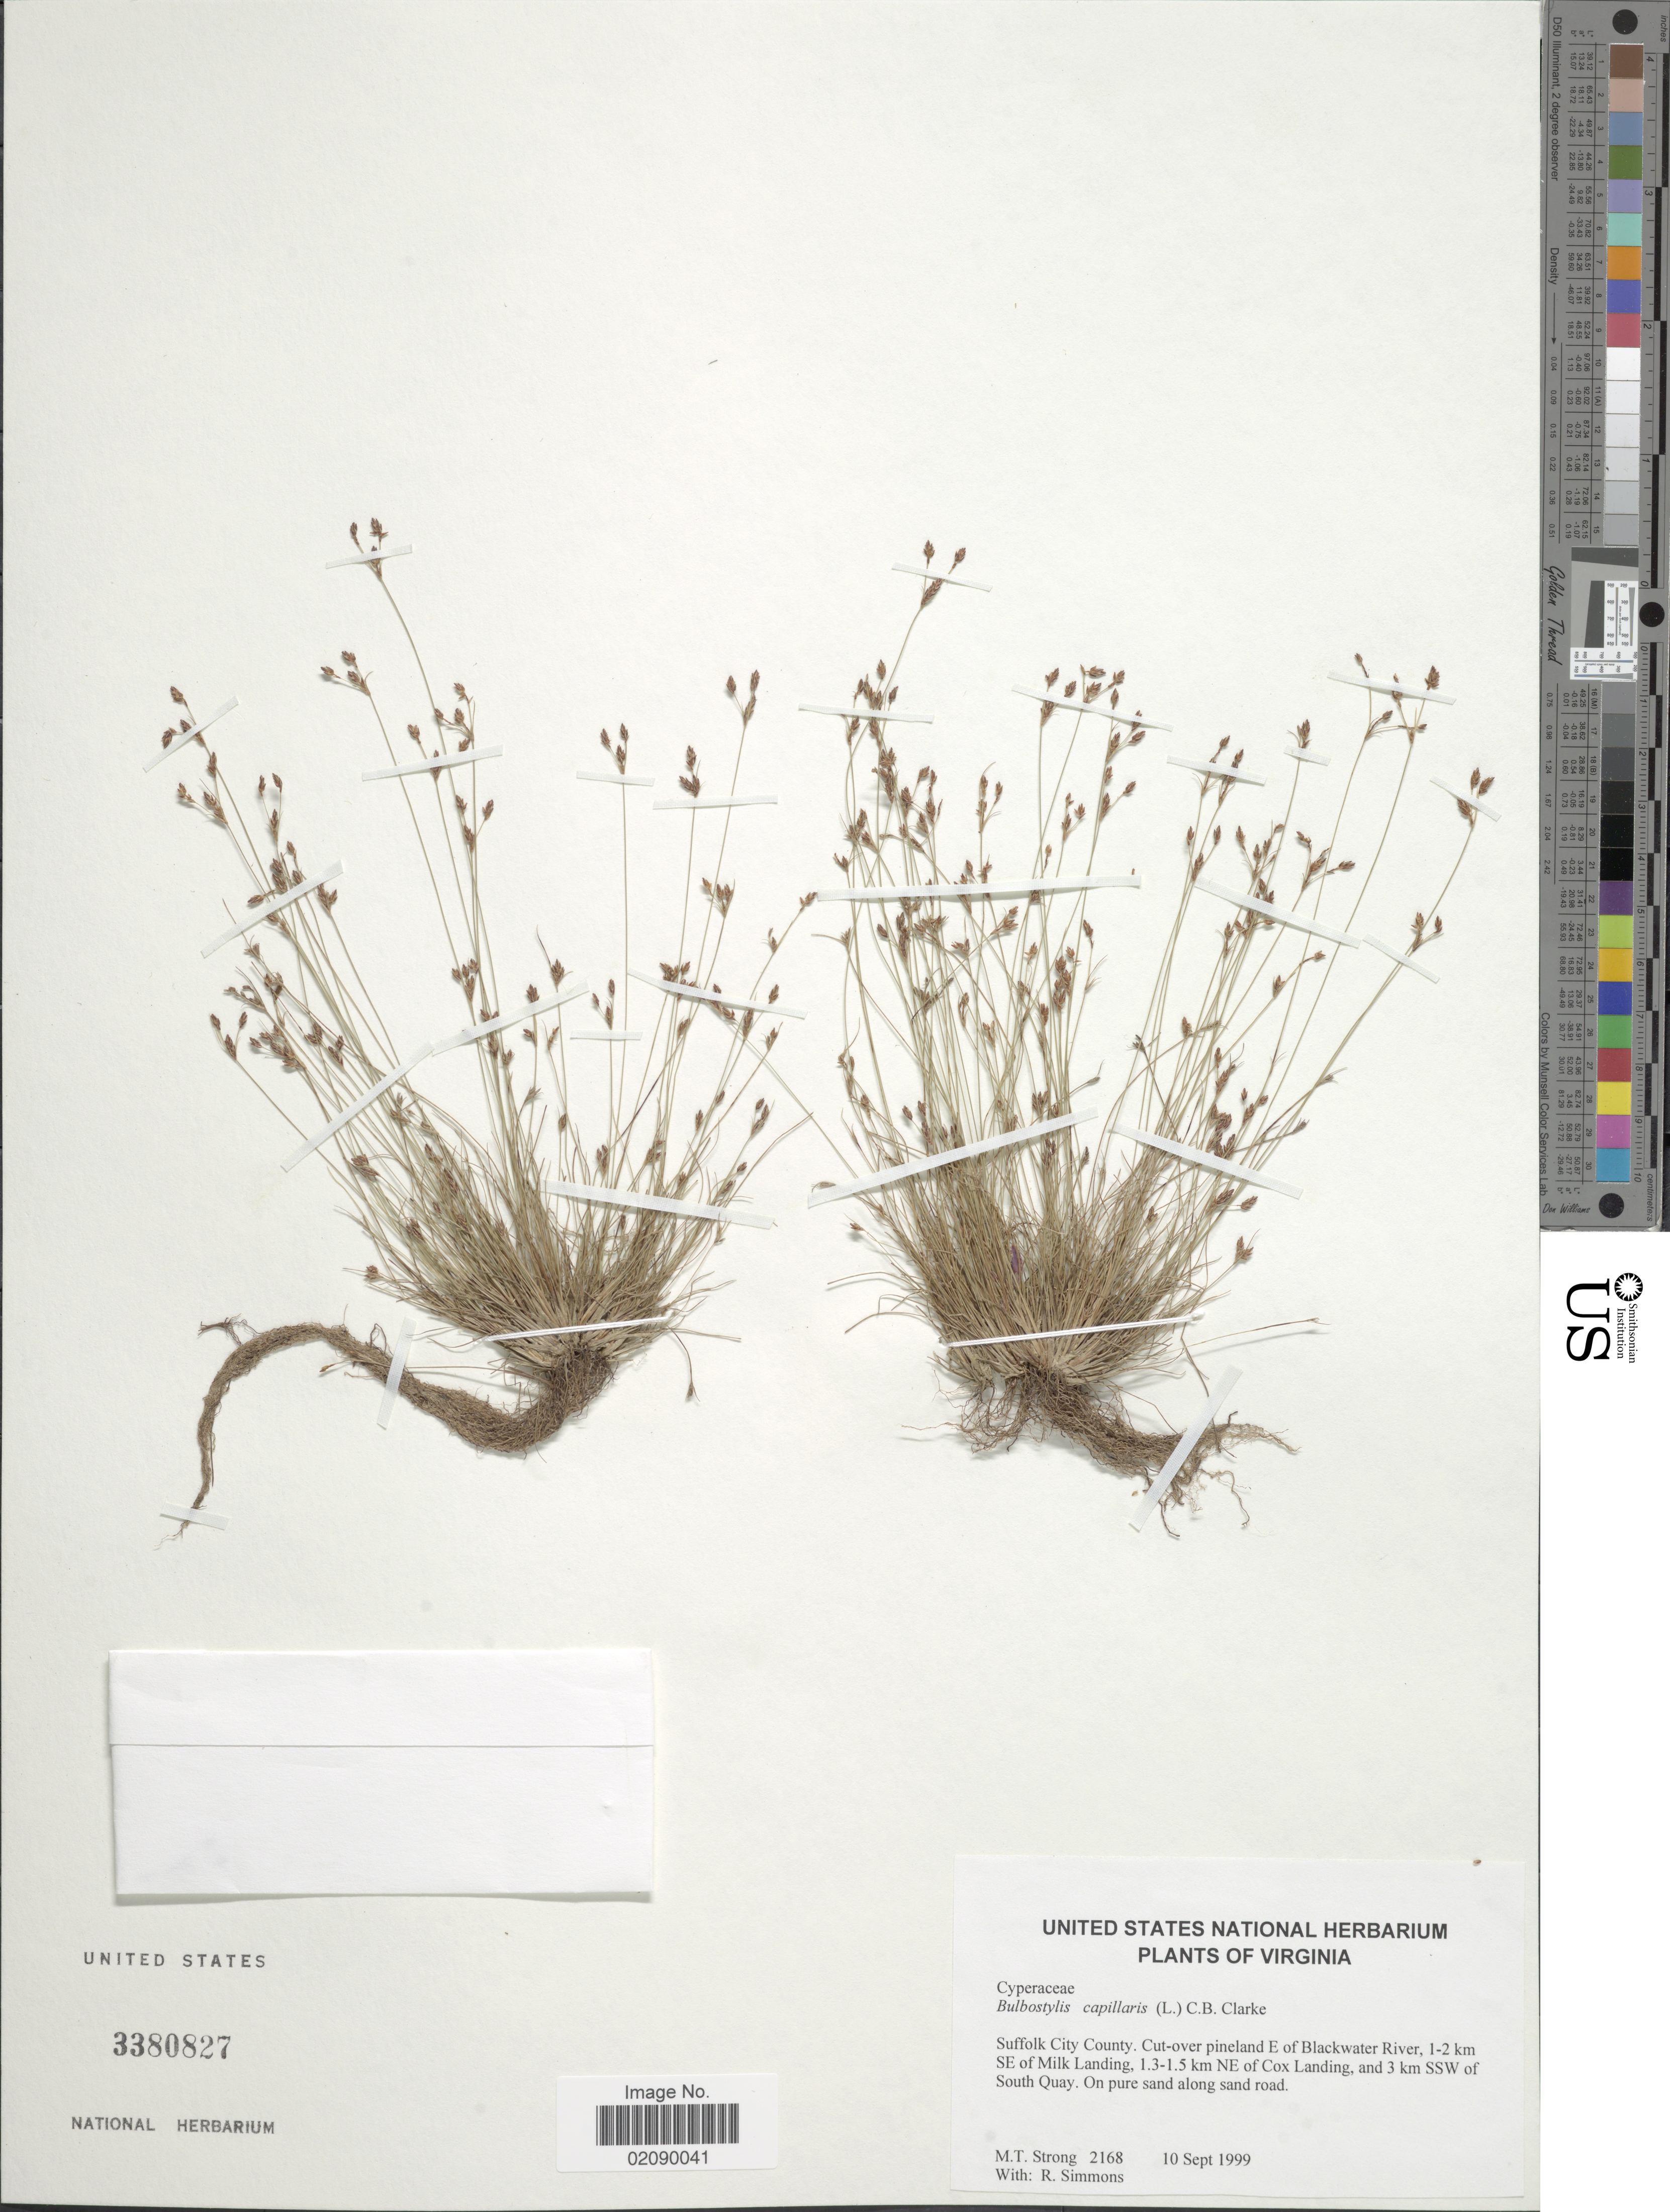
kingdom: Plantae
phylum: Tracheophyta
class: Liliopsida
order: Poales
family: Cyperaceae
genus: Bulbostylis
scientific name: Bulbostylis capillaris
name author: (L.) Kunth ex C.B. Clarke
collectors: M. T. Strong & R. Simmons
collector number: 2168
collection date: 1999-09-10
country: United States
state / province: Virginia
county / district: City of Suffolk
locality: Suffolk City County. Cut-over pineland E of Blackwater River, 1-2 km SE of Milk Landing, 1.3-1.5 km NE of Cox Landing, and 3 km SSW of South Quay. On pure sand along sand road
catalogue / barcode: US 3380827